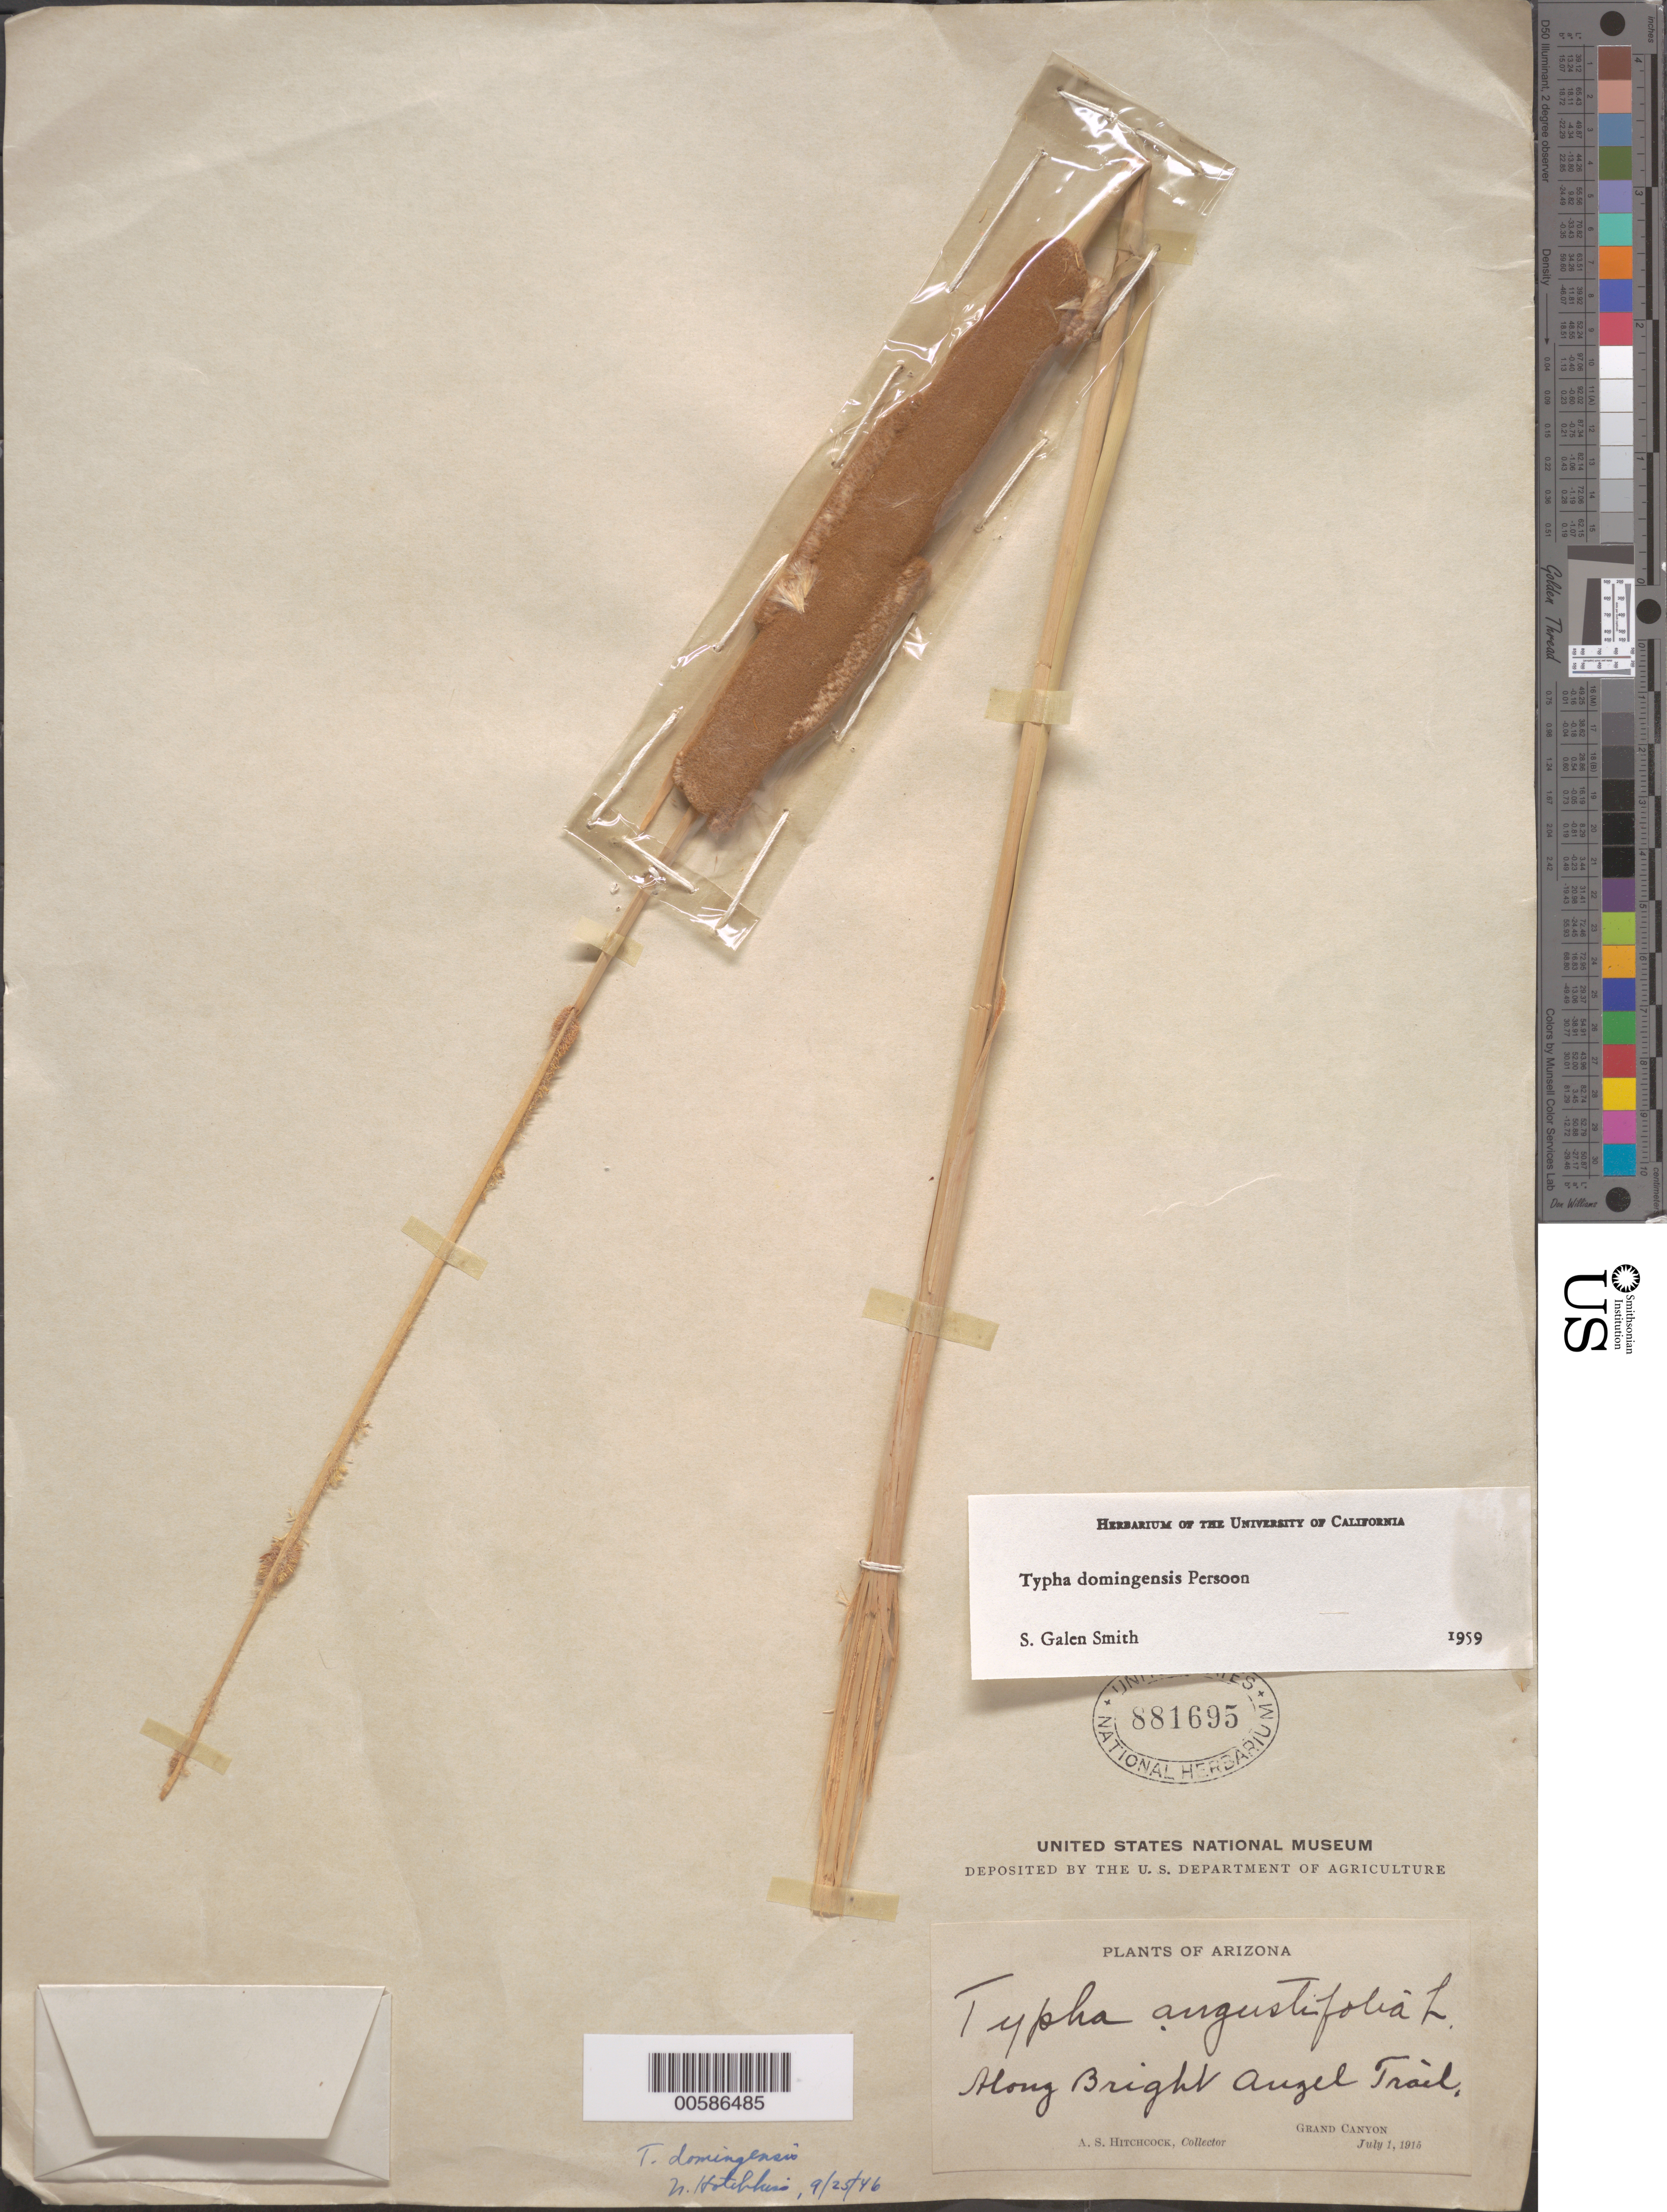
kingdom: Plantae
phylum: Tracheophyta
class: Liliopsida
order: Poales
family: Typhaceae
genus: Typha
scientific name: Typha domingensis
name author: Pers.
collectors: A. S. Hitchcock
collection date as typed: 01 Jul 1915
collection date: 1915-07-01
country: United States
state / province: Arizona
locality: Grand Canyon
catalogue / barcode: US 881695